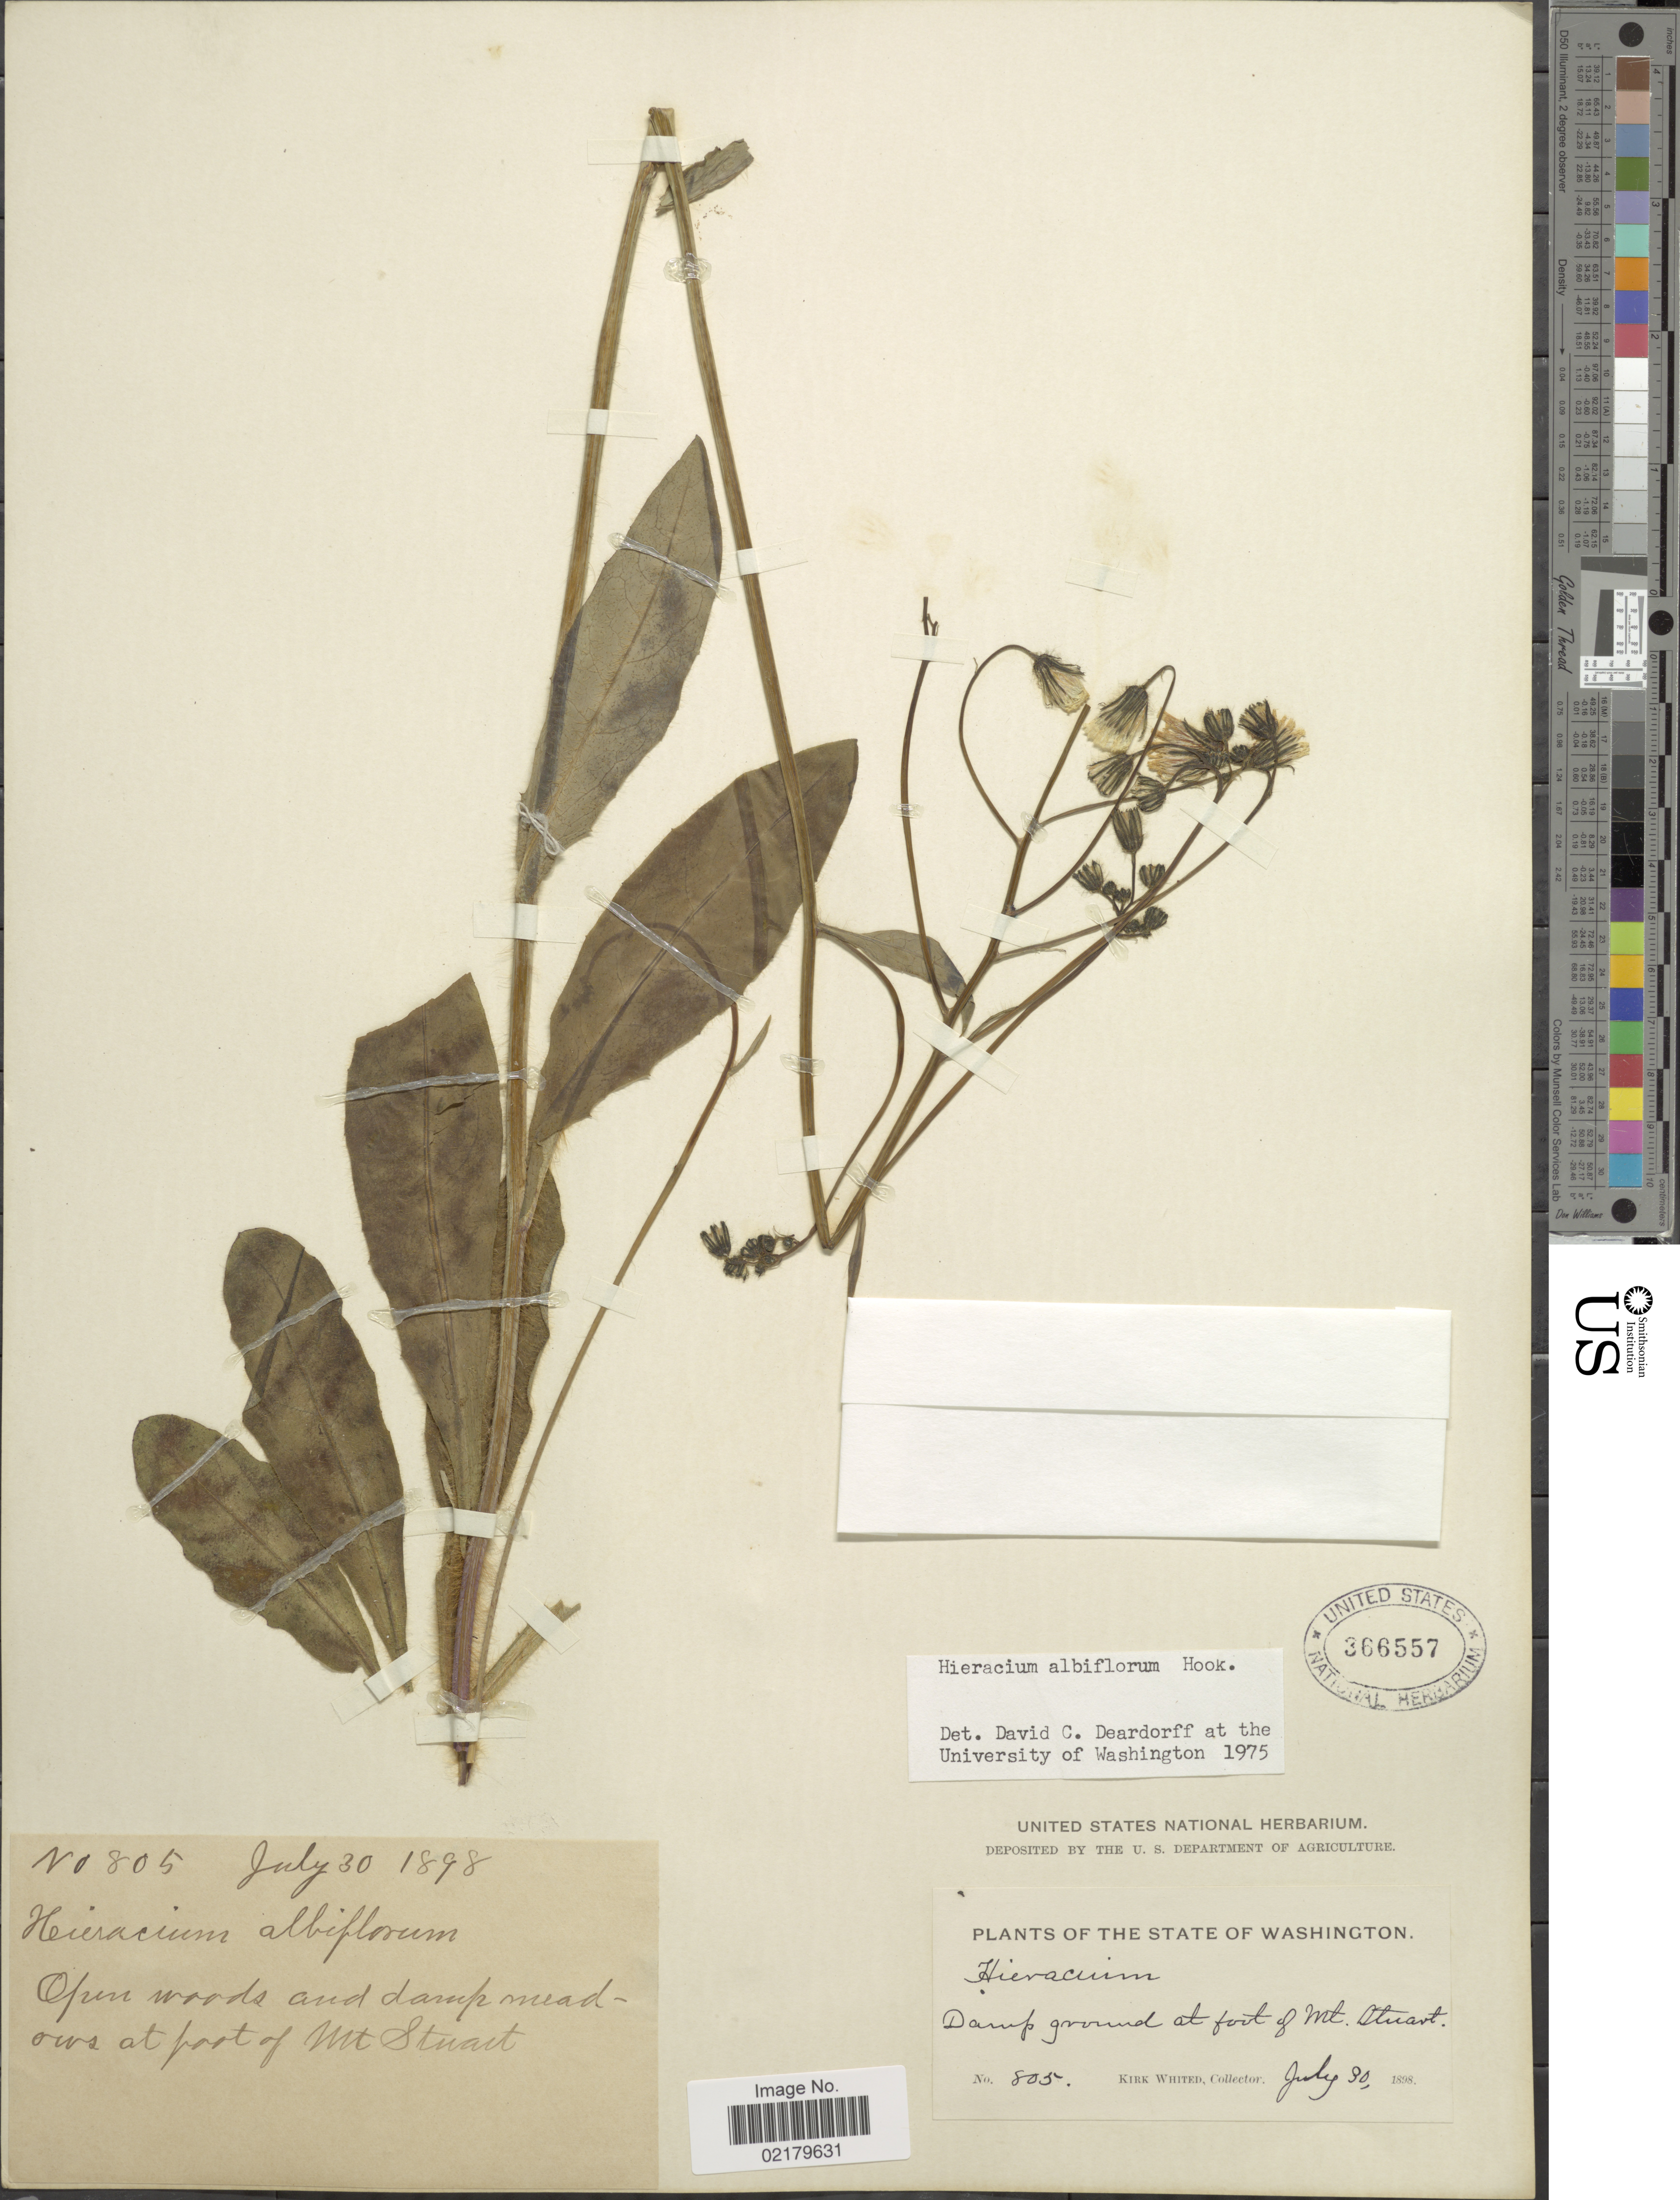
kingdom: Plantae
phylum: Tracheophyta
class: Magnoliopsida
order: Asterales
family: Asteraceae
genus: Hieracium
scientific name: Hieracium albiflorum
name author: Hook.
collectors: K. Whited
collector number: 805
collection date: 1898-07-30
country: United States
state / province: Washington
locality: Damp ground at foot of Mt Stuart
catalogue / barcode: US 366557